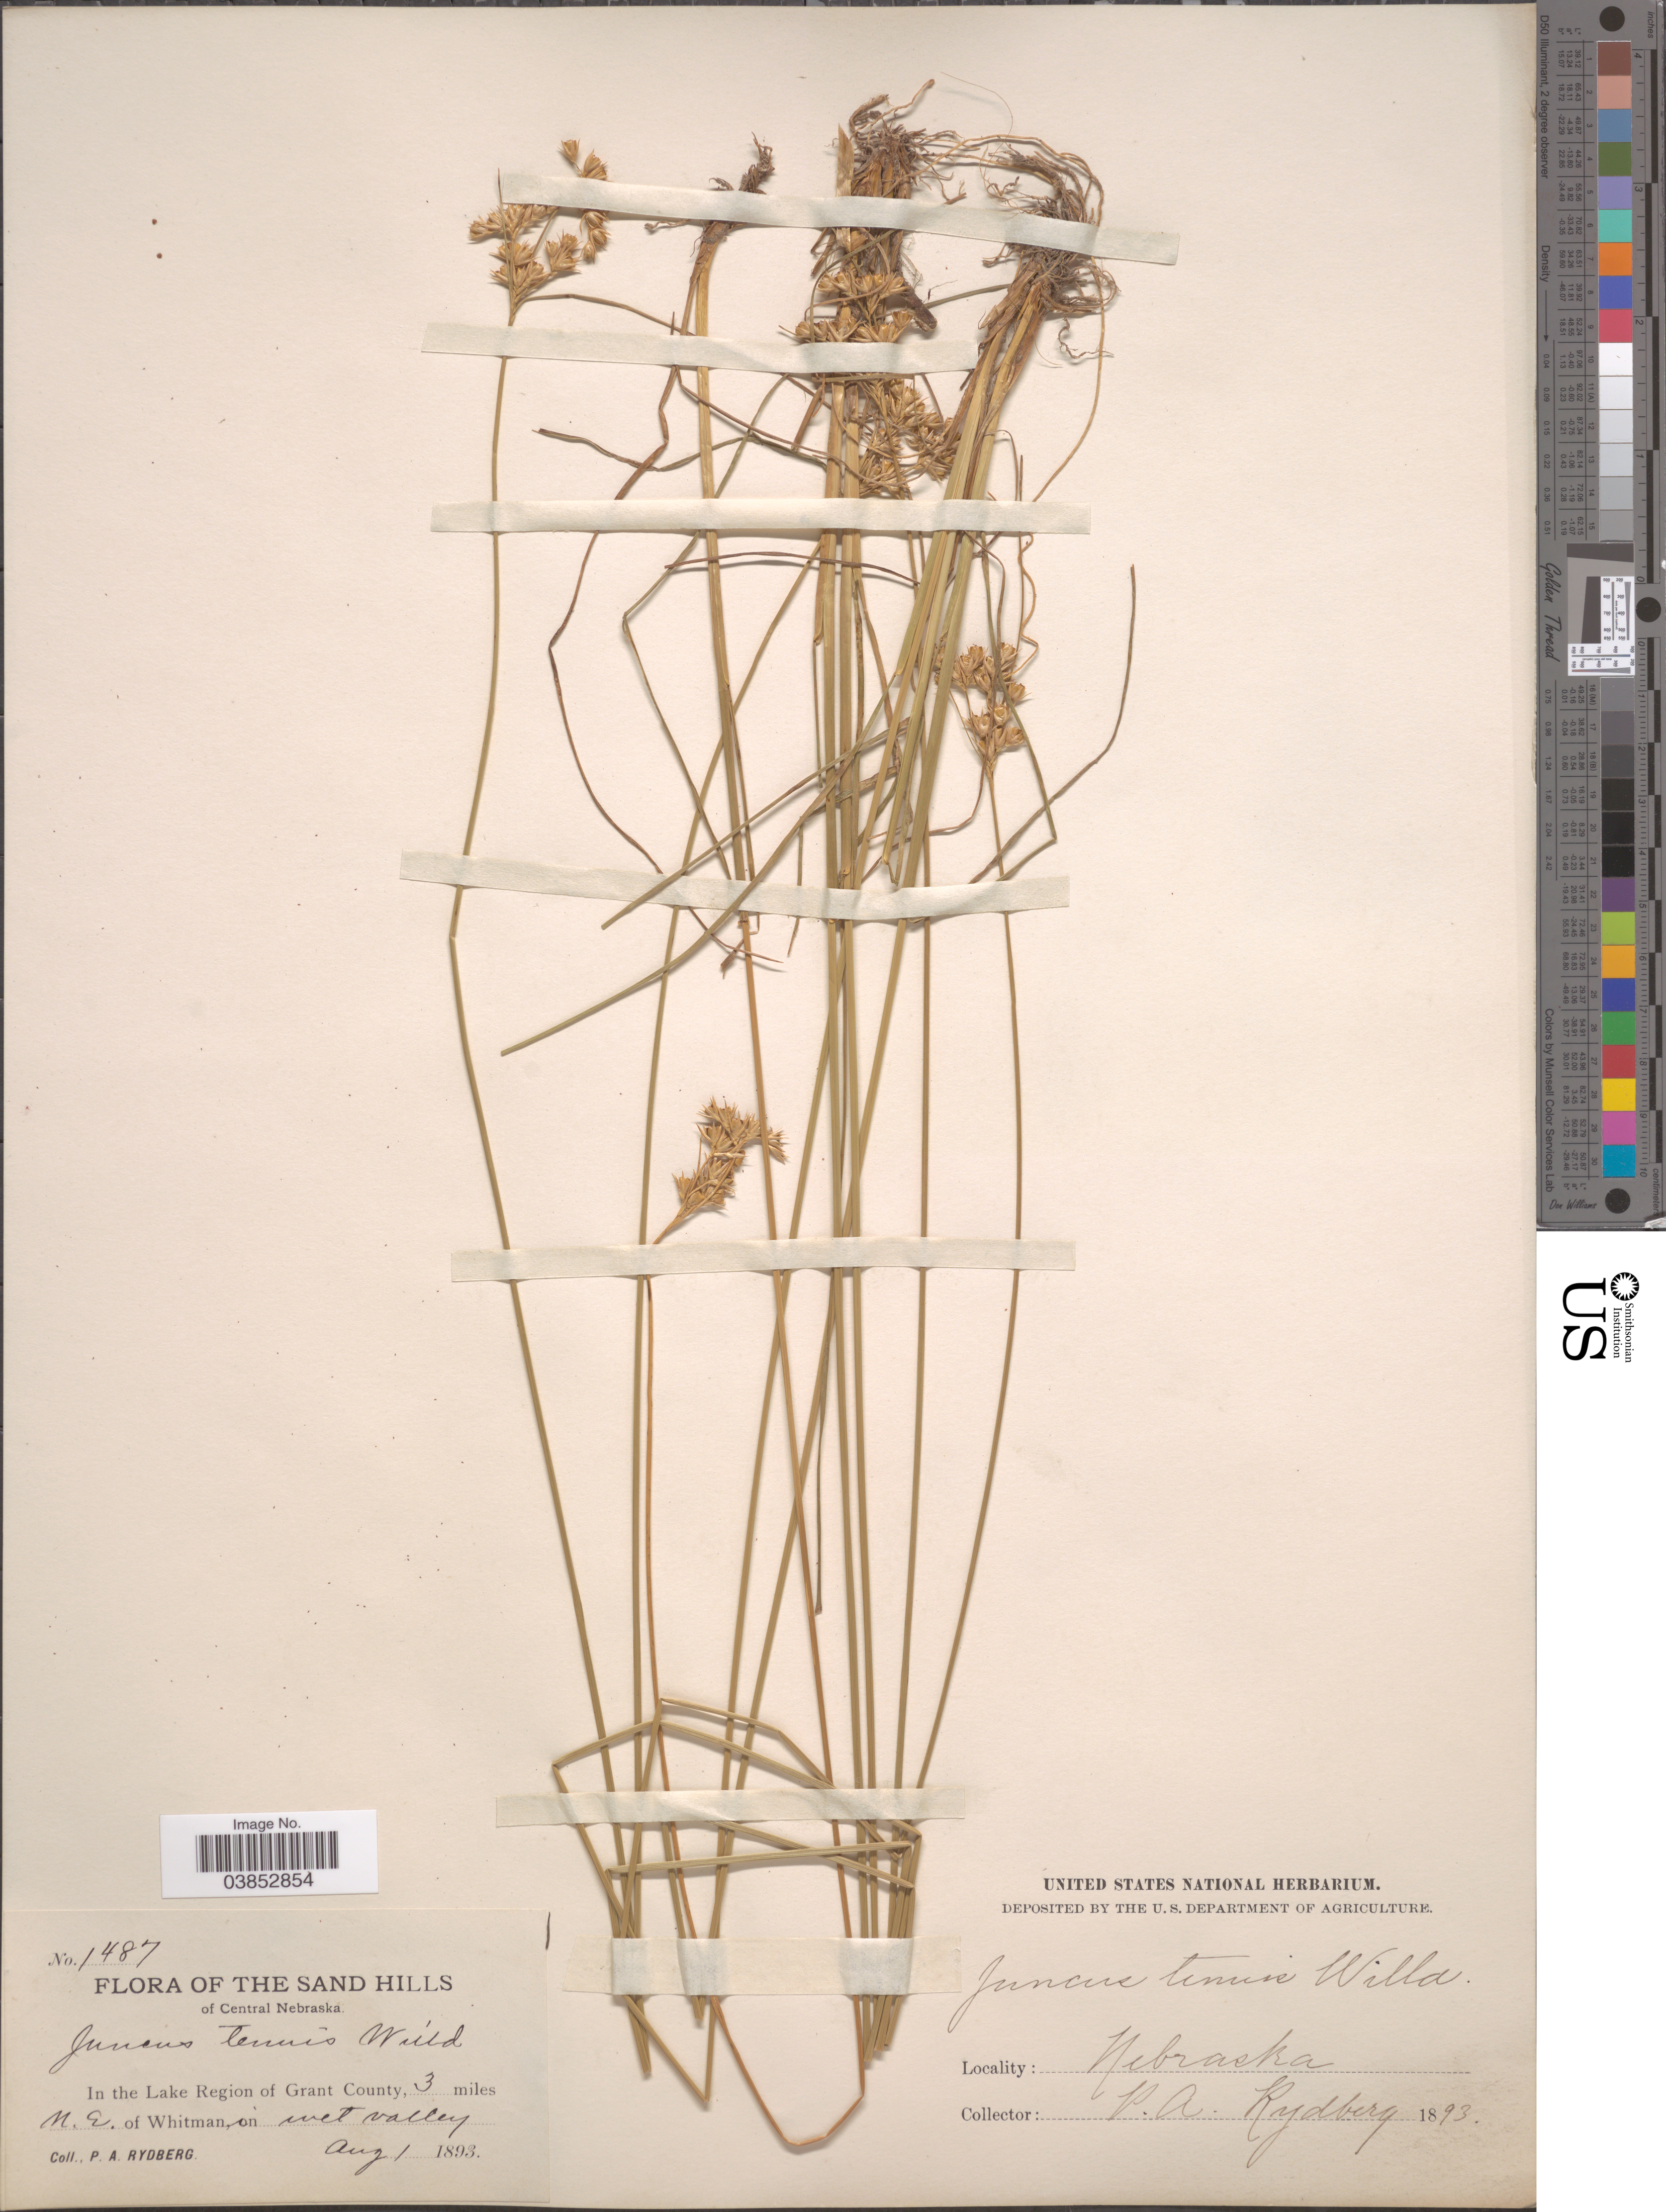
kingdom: Plantae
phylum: Tracheophyta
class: Liliopsida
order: Poales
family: Juncaceae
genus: Juncus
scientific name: Juncus dudleyi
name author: Wiegand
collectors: P. A. Rydberg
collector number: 1487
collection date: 1893-08-01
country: United States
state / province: Nebraska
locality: Sand Hills of Central Nebraska. In the Lake Region of Grant County, 3 miles N. E. of Whitman, on wet valley.